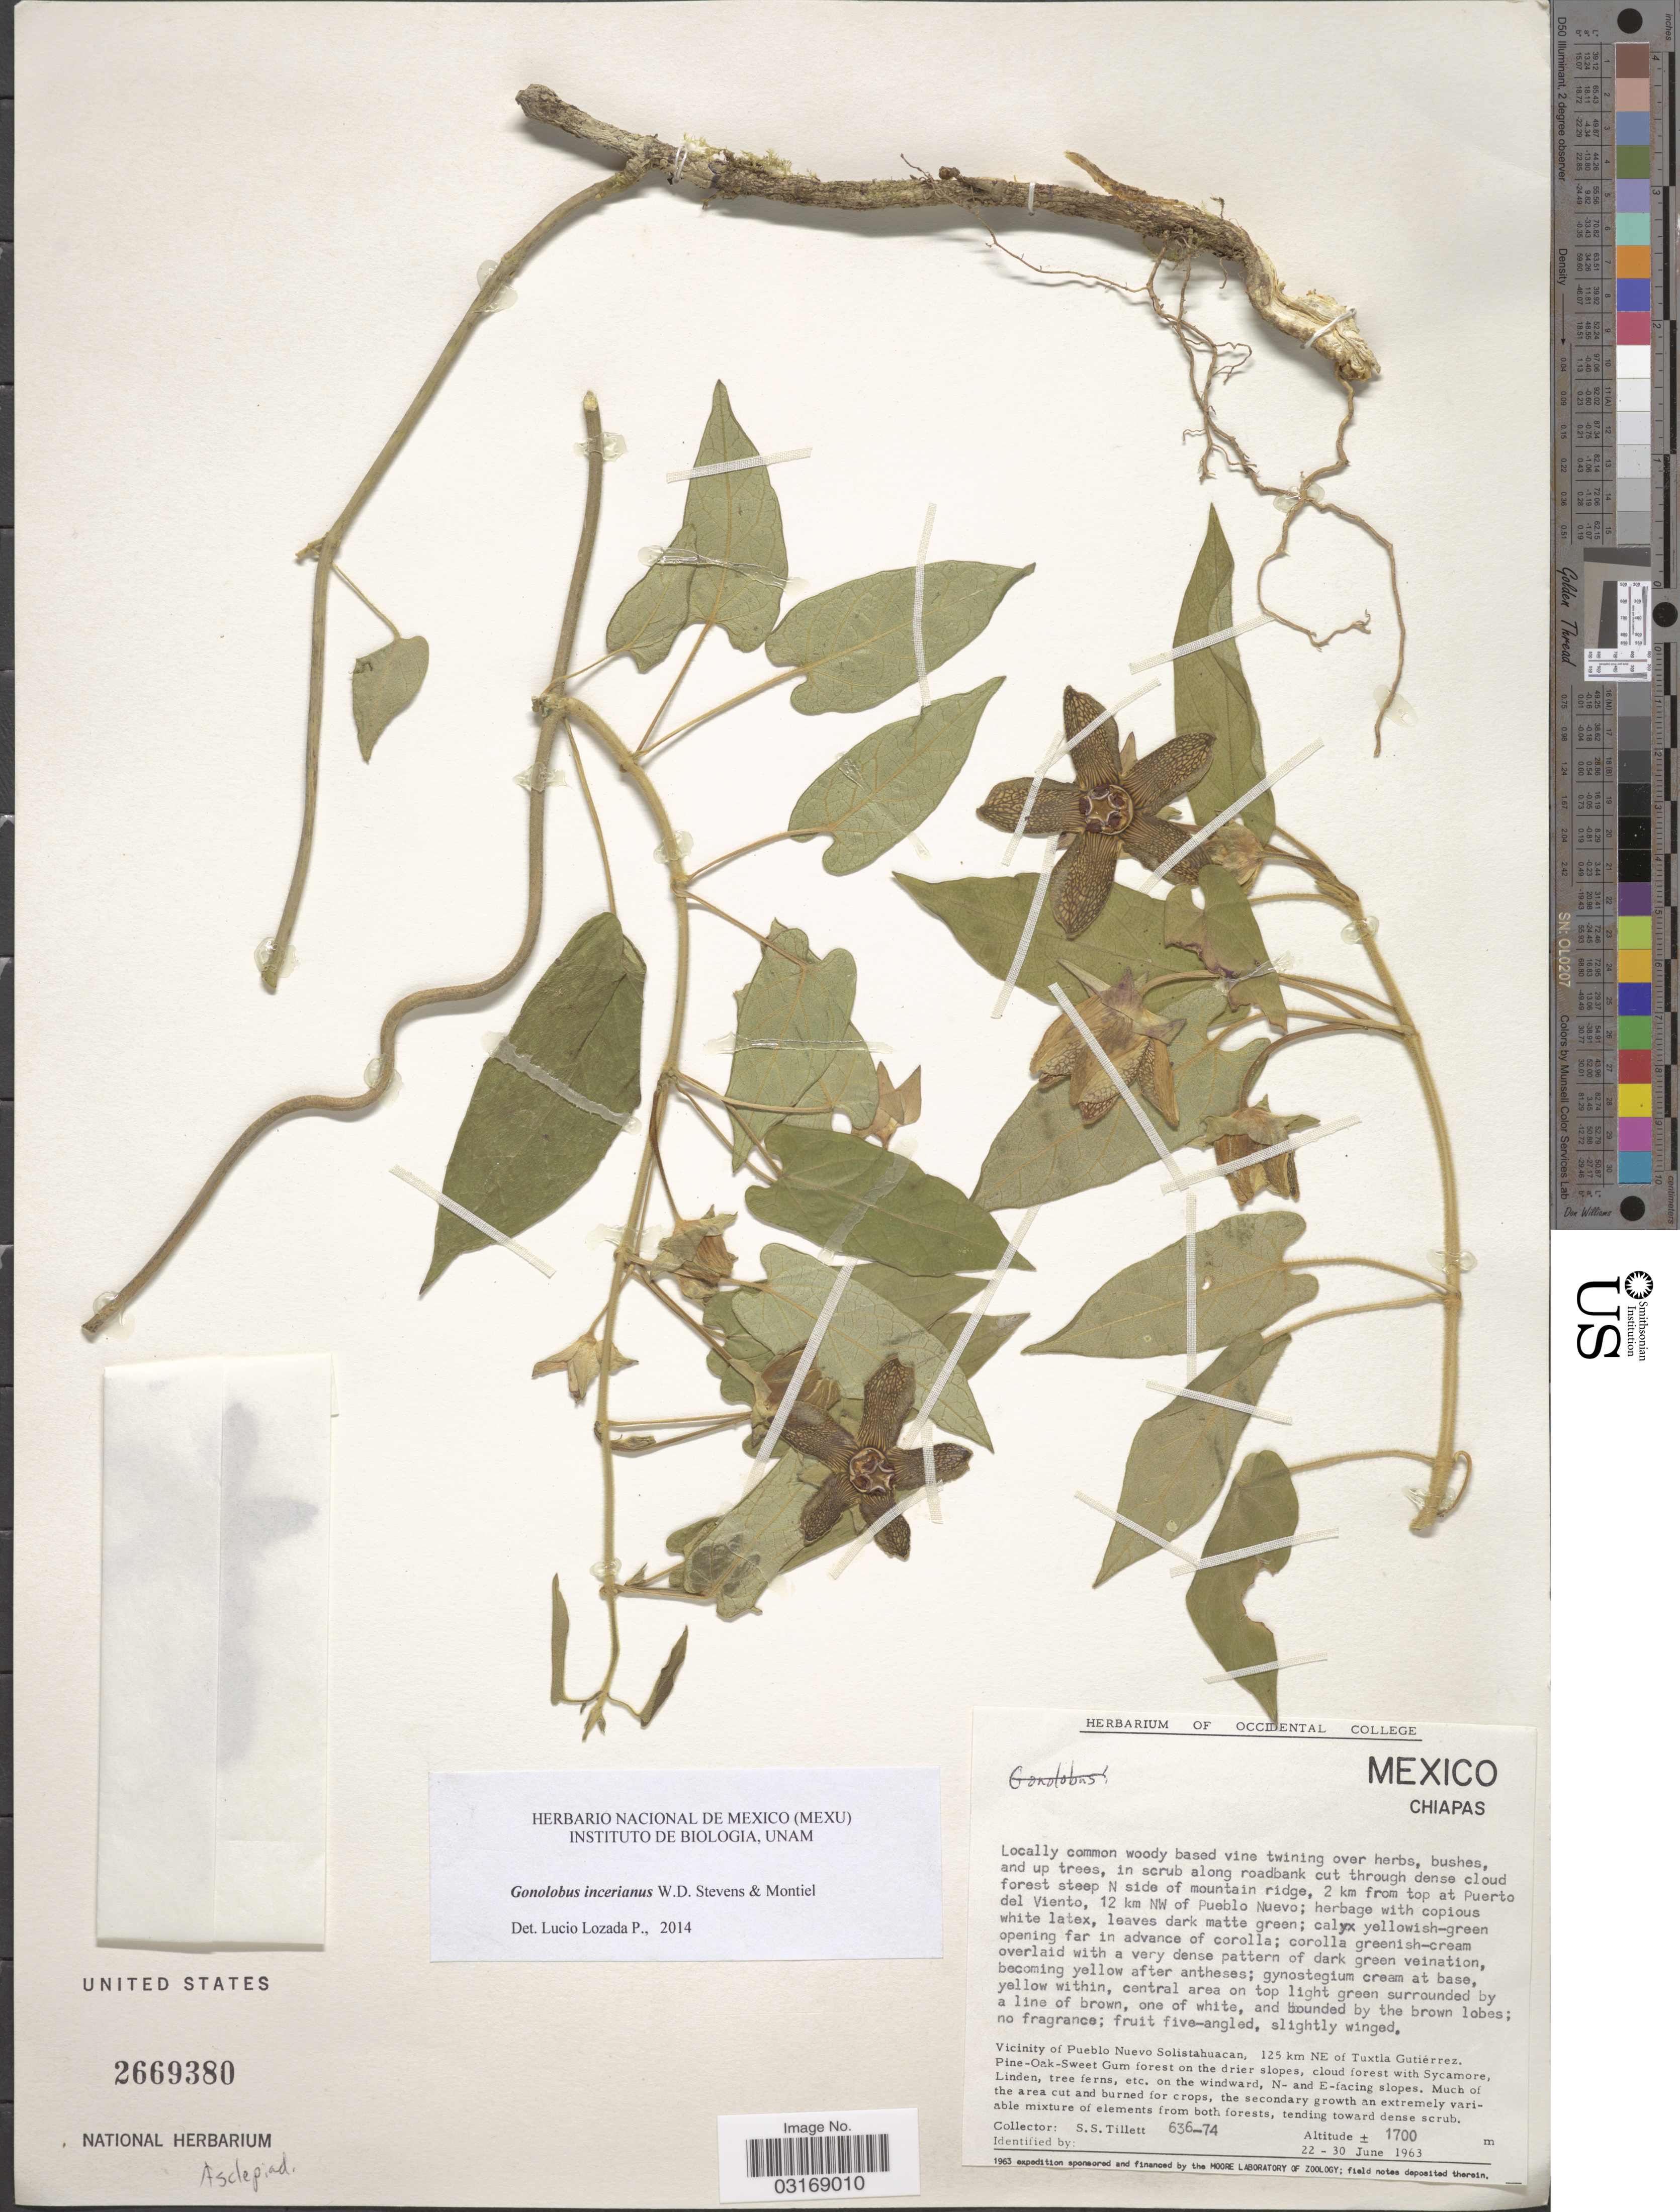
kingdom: Plantae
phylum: Tracheophyta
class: Magnoliopsida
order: Gentianales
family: Apocynaceae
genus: Gonolobus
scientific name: Gonolobus incerianus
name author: W.D. Stevens & Montiel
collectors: S. S. Tillett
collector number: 636-74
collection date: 1963-06-22/1963-06-30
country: Mexico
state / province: Chiapas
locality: In scrub along roadbank cut through dense cloud forest steep N side of mountain ridge, 2 km from top at Puerto del Viento, 12 km NW of Pueblo Nuevo. Vicinity of Pueblo Nuevo Solistahuacan, 125 km NE of Tuxtla Gutiérrez, Pine-Oak-Sweet Gum forest on the drier slopes, on the windward, N- and E-facing slopes.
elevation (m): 1700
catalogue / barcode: US 2669380